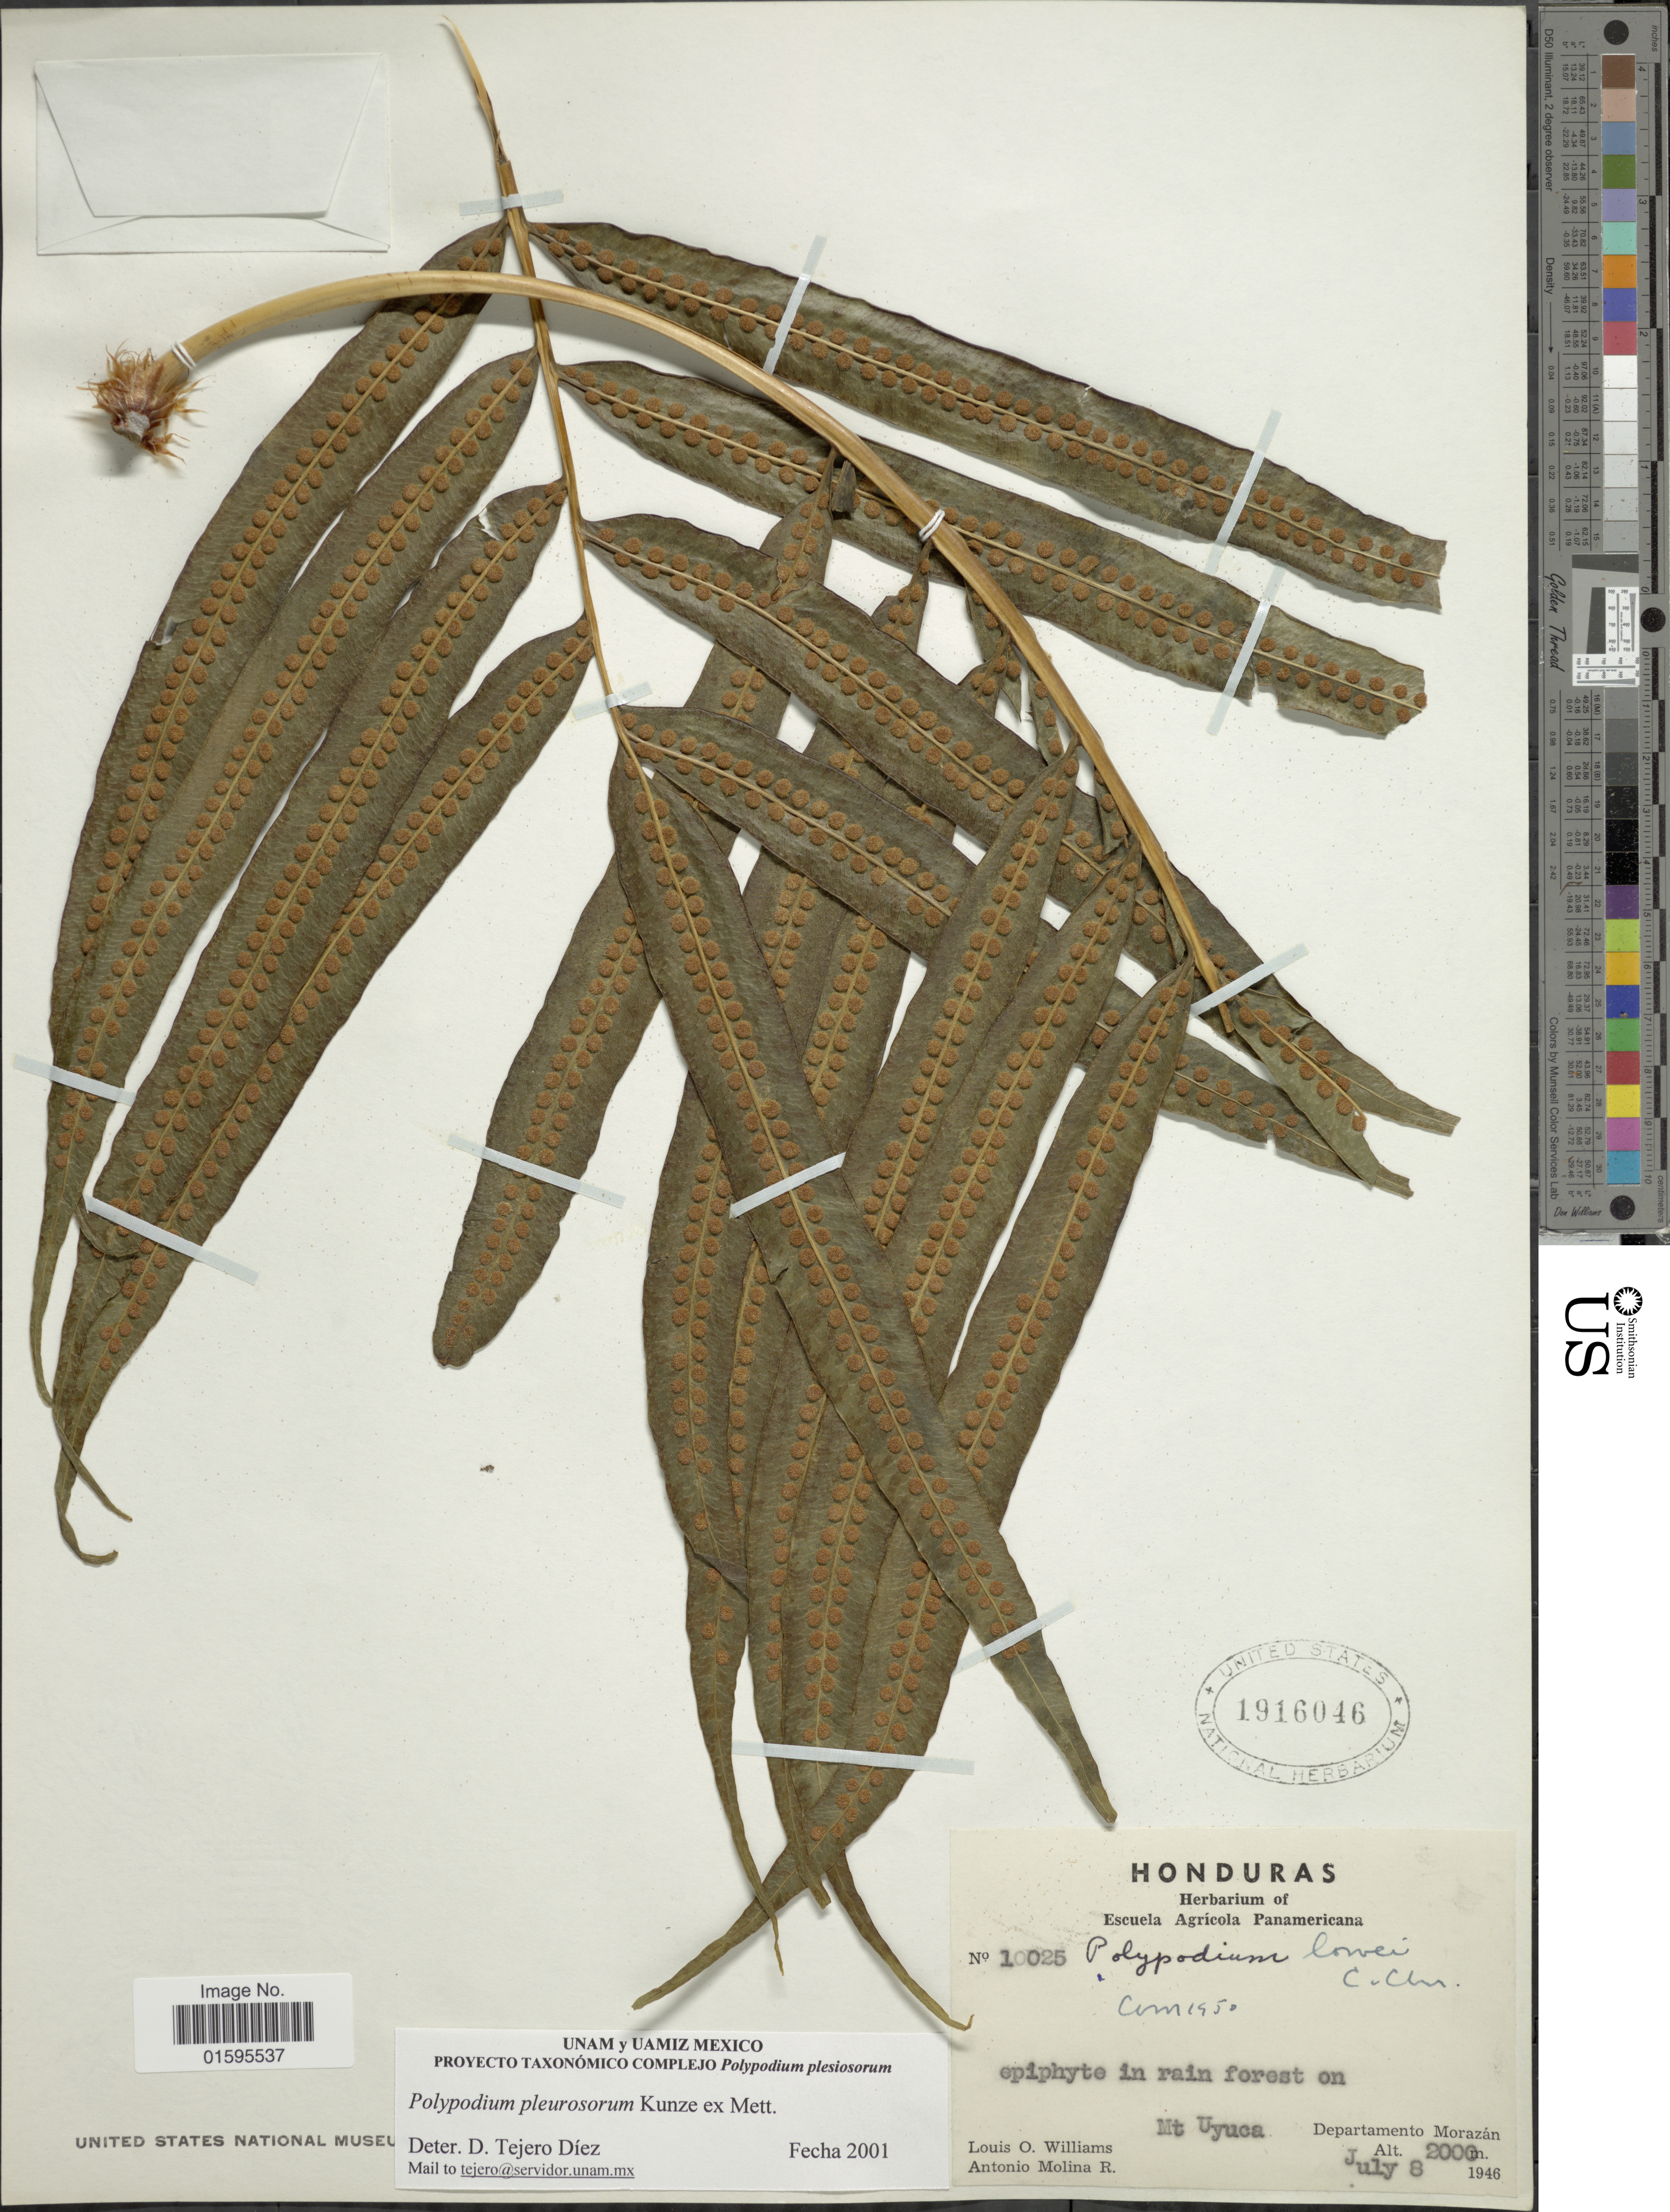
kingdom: Plantae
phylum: Tracheophyta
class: Polypodiopsida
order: Polypodiales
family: Polypodiaceae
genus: Polypodium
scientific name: Polypodium pleurosorum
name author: Kunze ex Mett.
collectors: L. O. Williams & A. Molina R.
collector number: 10025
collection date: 1946-07-08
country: Honduras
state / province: Fco. Morazán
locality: Mt. Uyuca, Departamento Morazan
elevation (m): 2000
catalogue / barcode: US 1916046